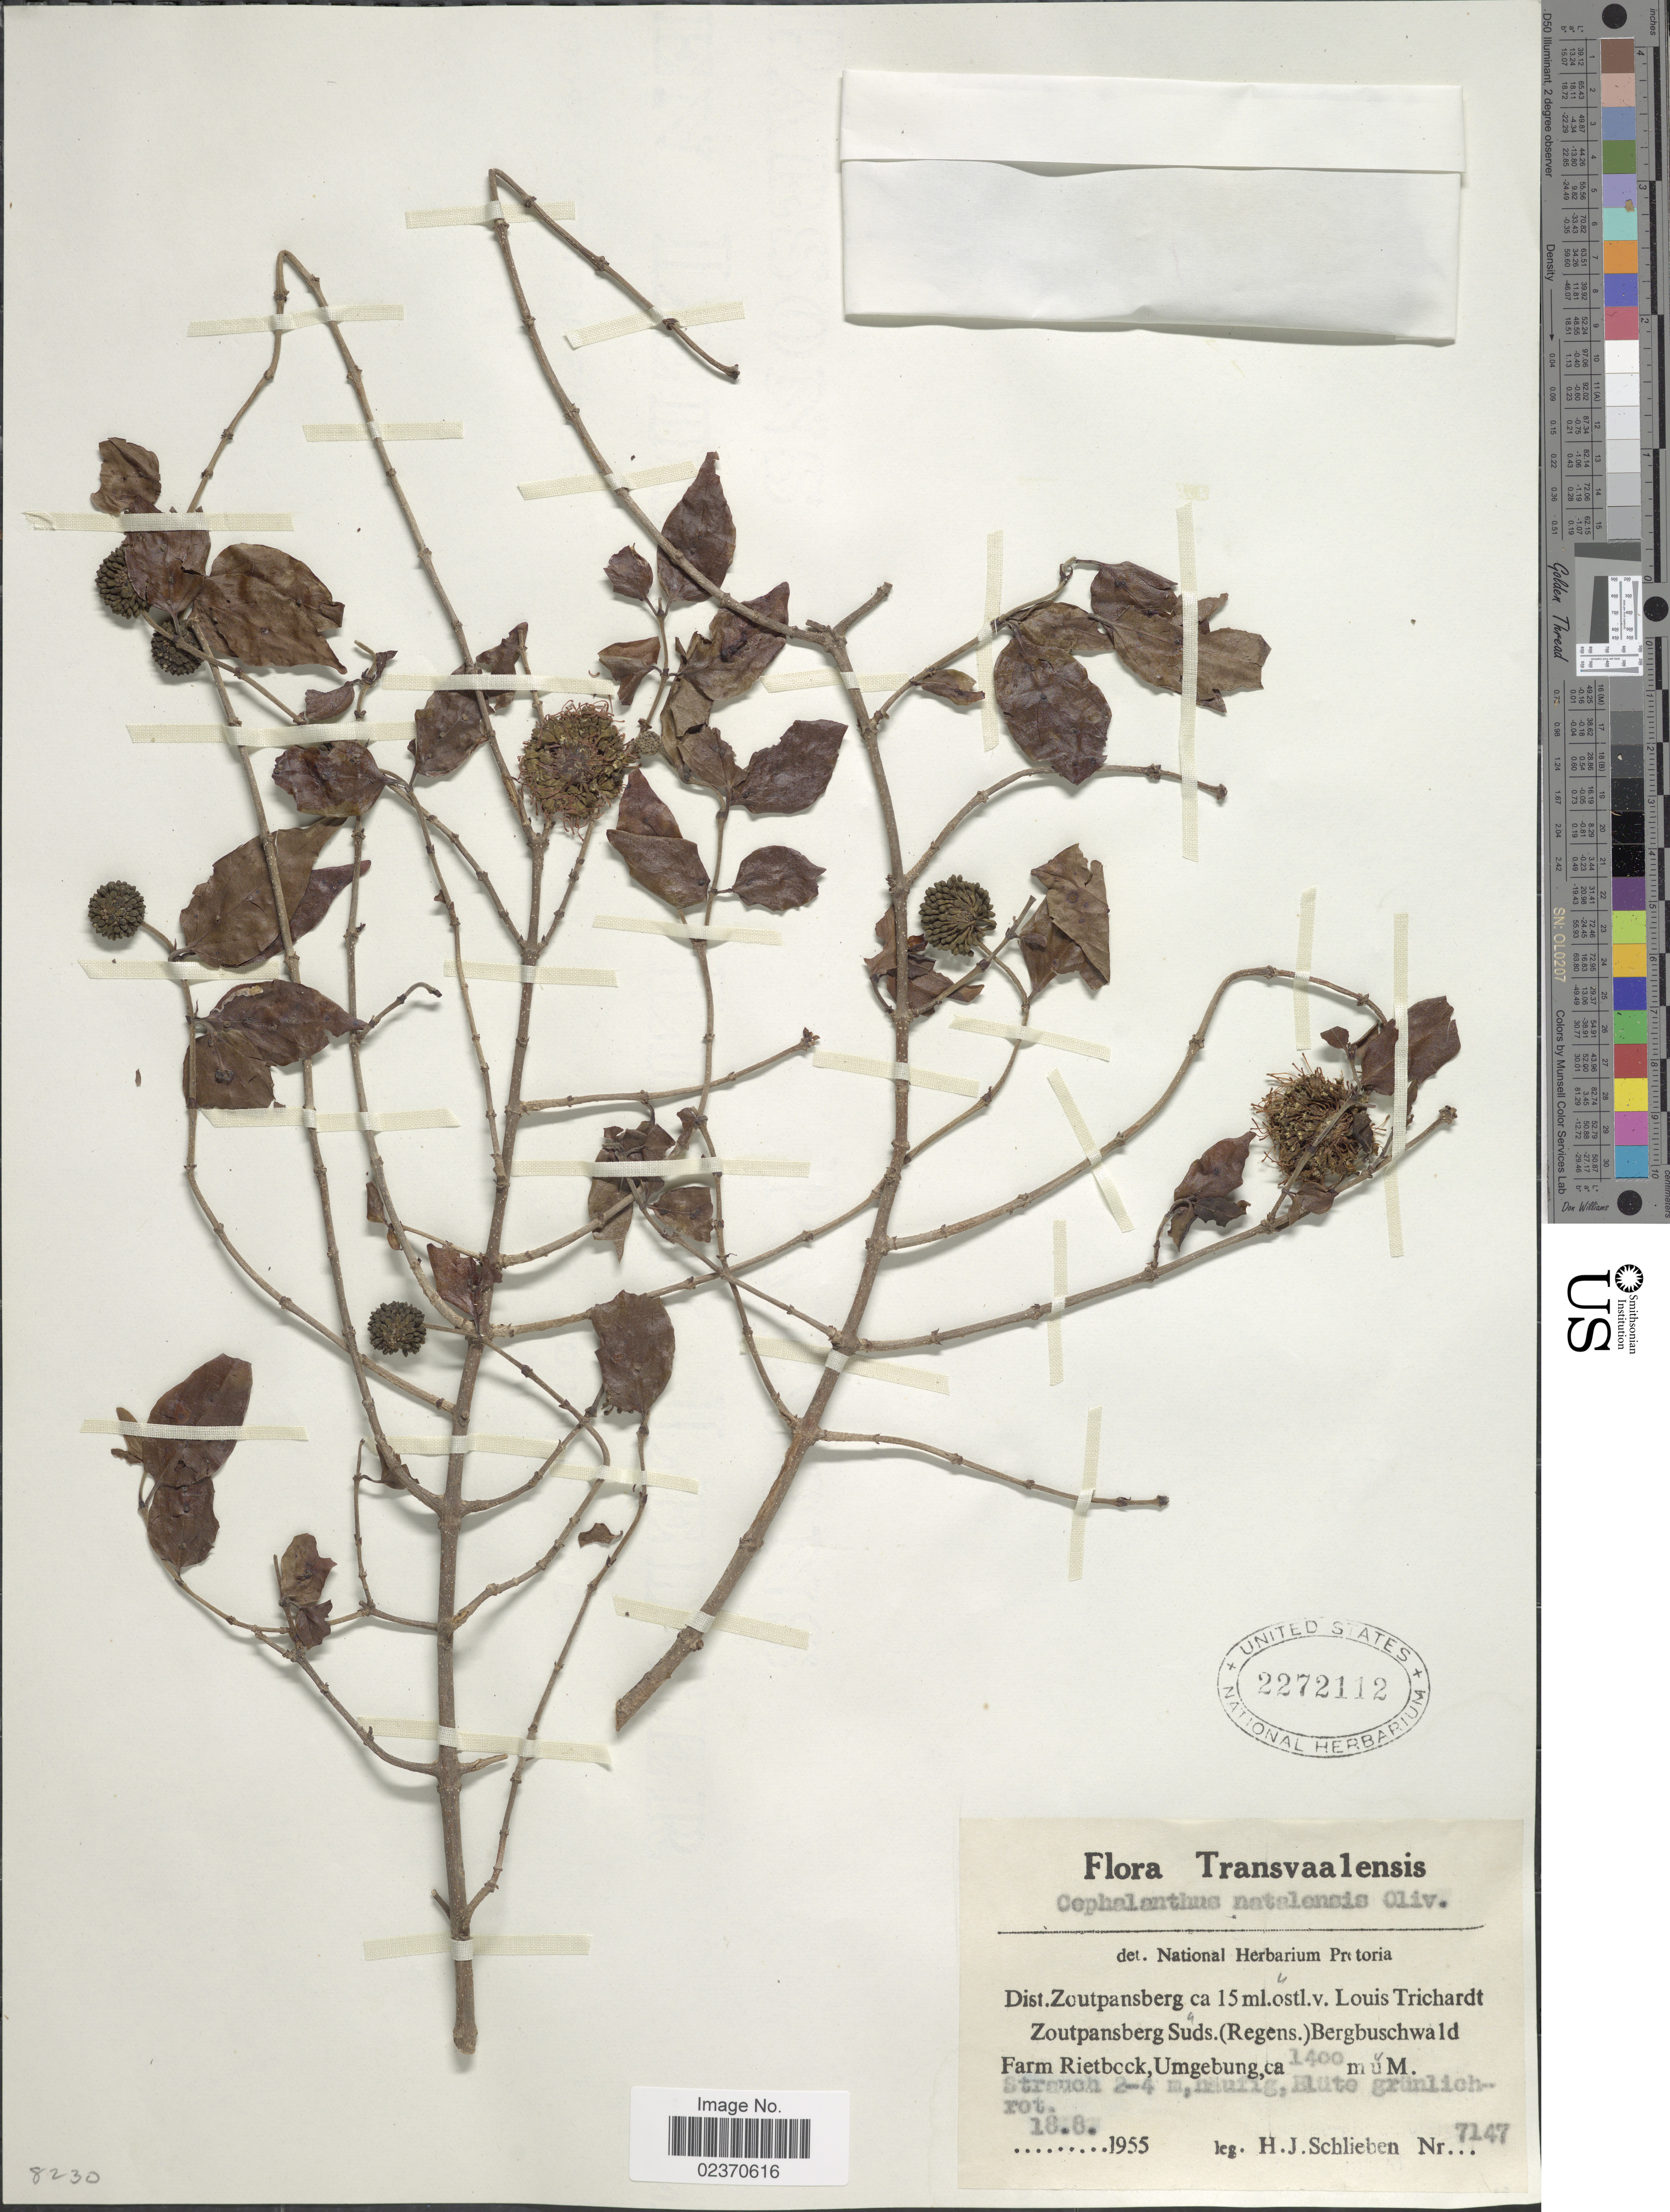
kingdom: Plantae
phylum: Tracheophyta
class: Magnoliopsida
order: Gentianales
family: Rubiaceae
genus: Cephalanthus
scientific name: Cephalanthus natalensis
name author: Oliv.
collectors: H. J. Schlieben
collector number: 7147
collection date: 1955-08-18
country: South Africa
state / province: Limpopo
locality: Transvaalensis, Dist. Zoutpansberg, 15 ml. ostl. v. Louis Trichardt Zoutpansberg Suds, (Regens) Bergbuschwald, Farm Rietbock, Umgebung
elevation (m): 1400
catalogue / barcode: US 2272112